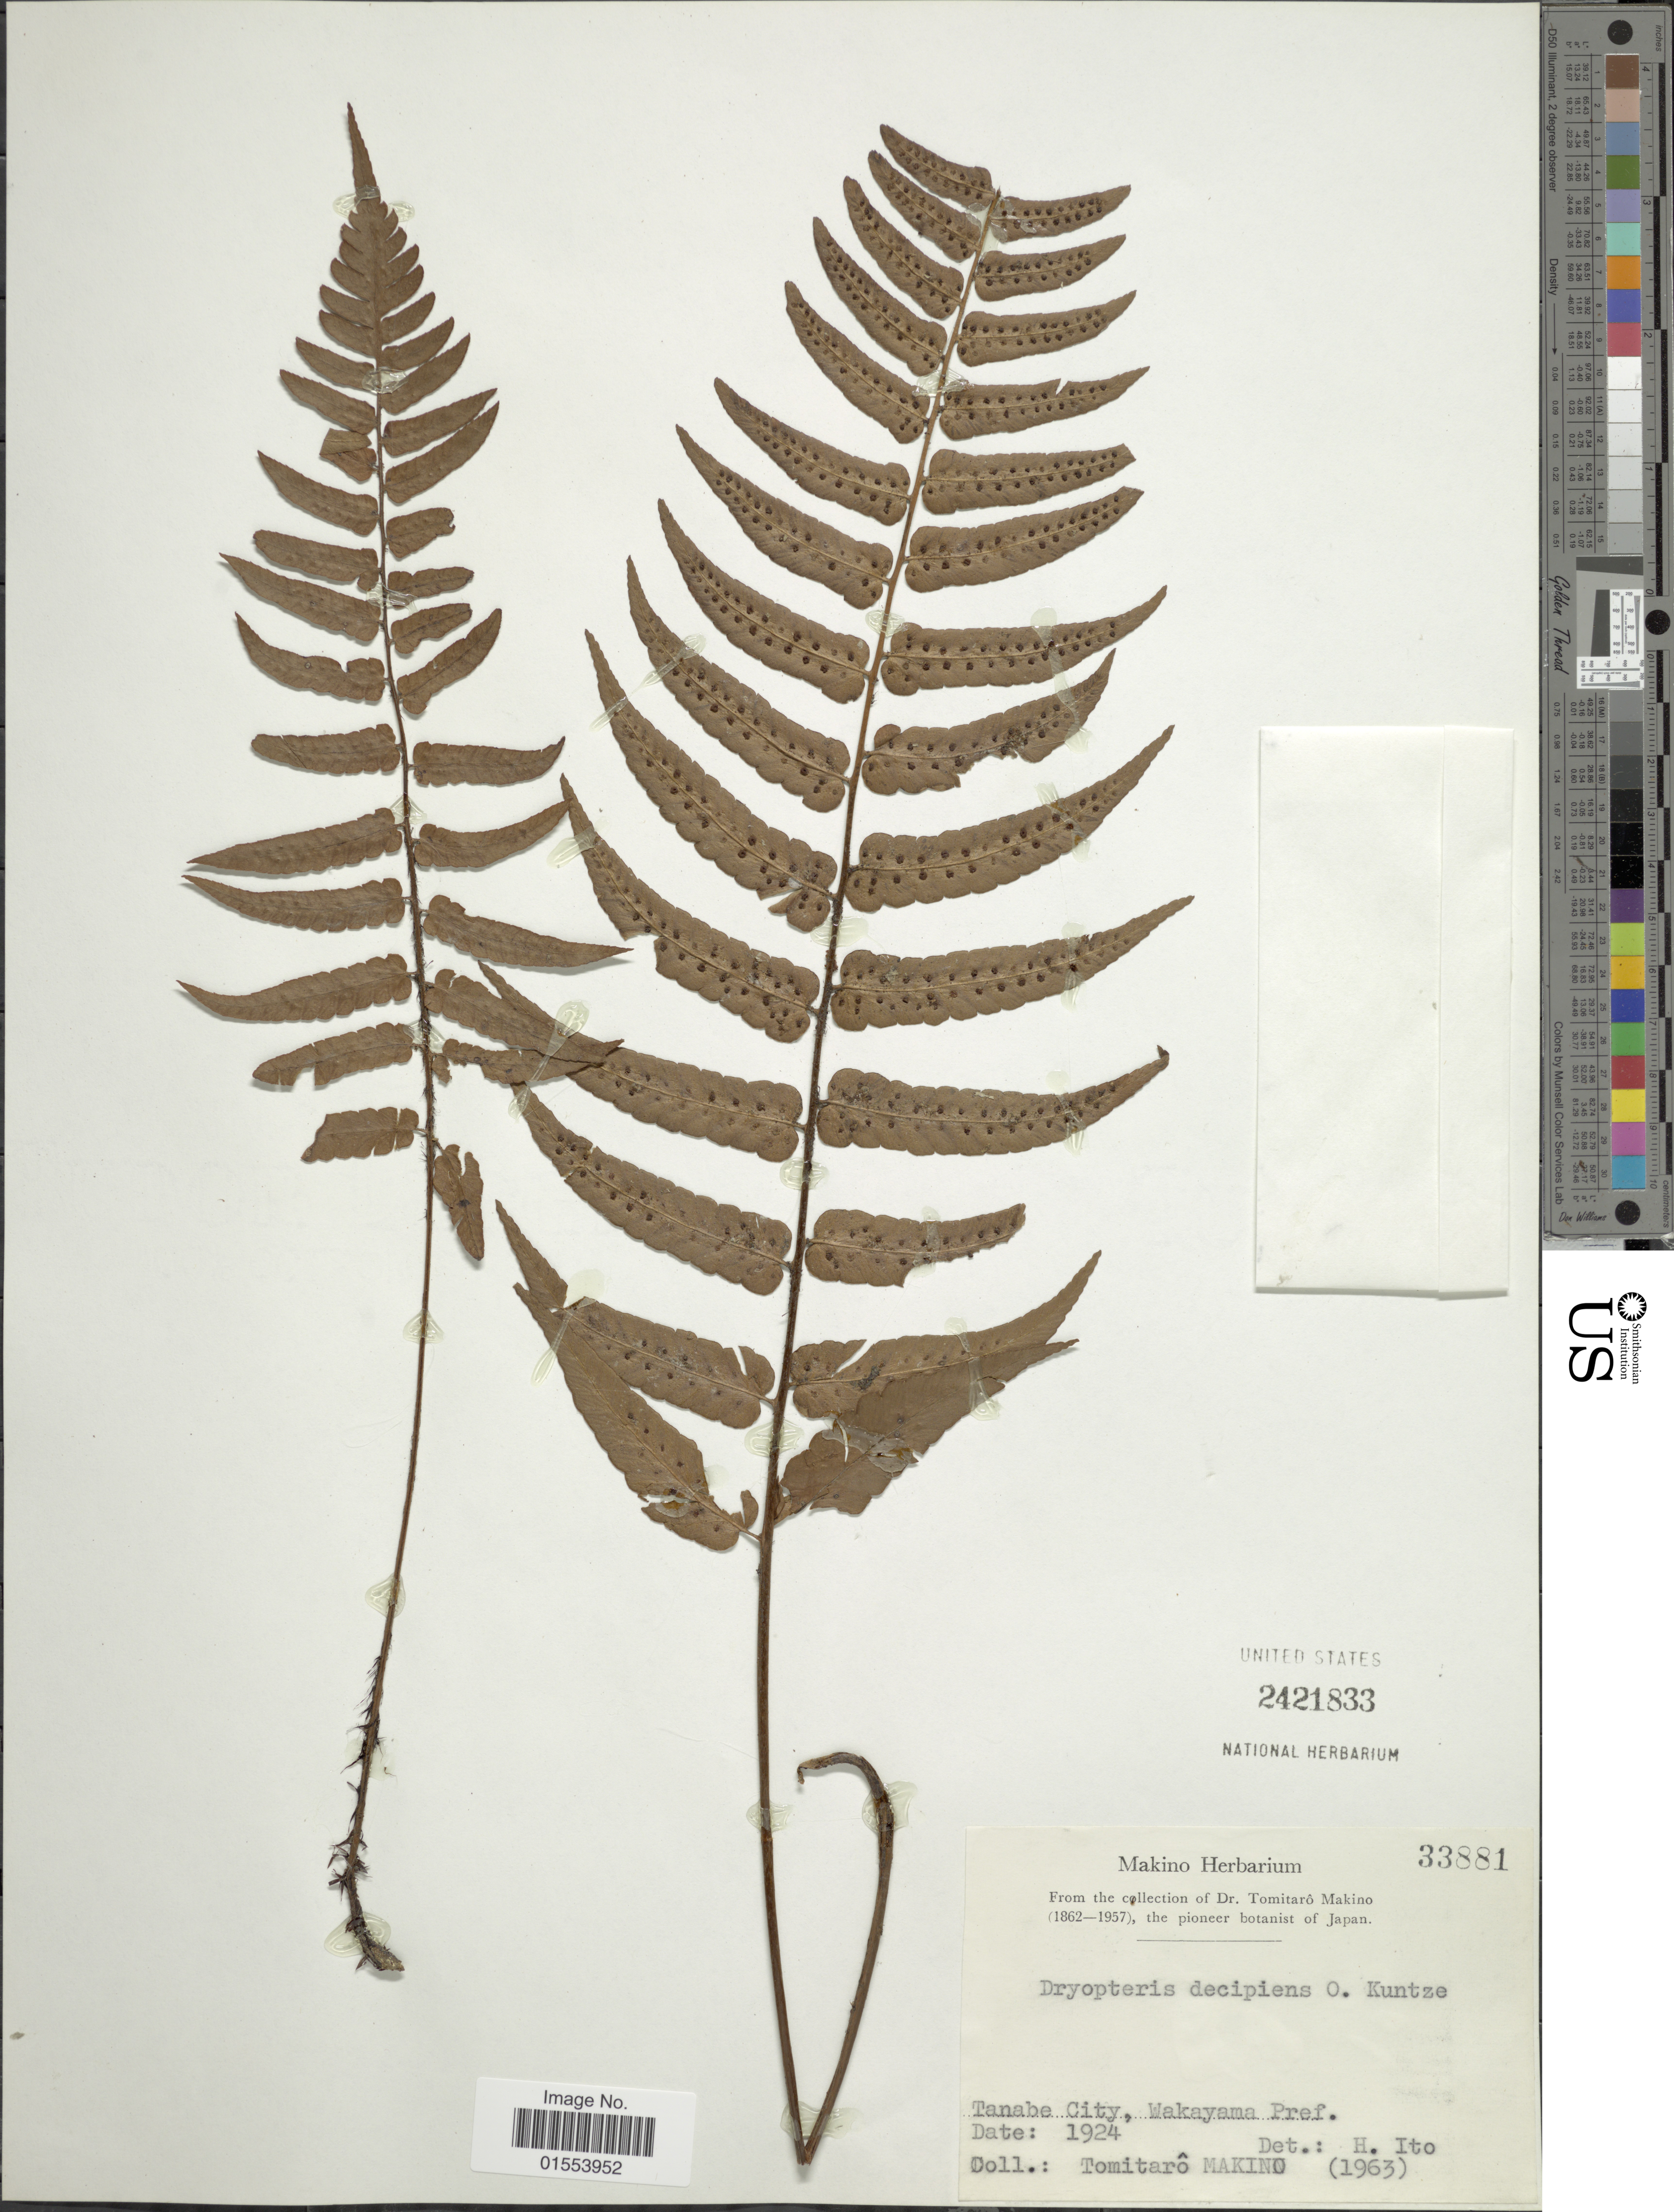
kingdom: Plantae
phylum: Tracheophyta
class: Polypodiopsida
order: Polypodiales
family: Dryopteridaceae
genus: Dryopteris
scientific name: Dryopteris decipiens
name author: (Hook.) Kuntze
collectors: T. Makino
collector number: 33881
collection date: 1924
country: Japan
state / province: Wakayama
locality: Tanabe City, Wakayama Pref.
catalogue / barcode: US 2421833